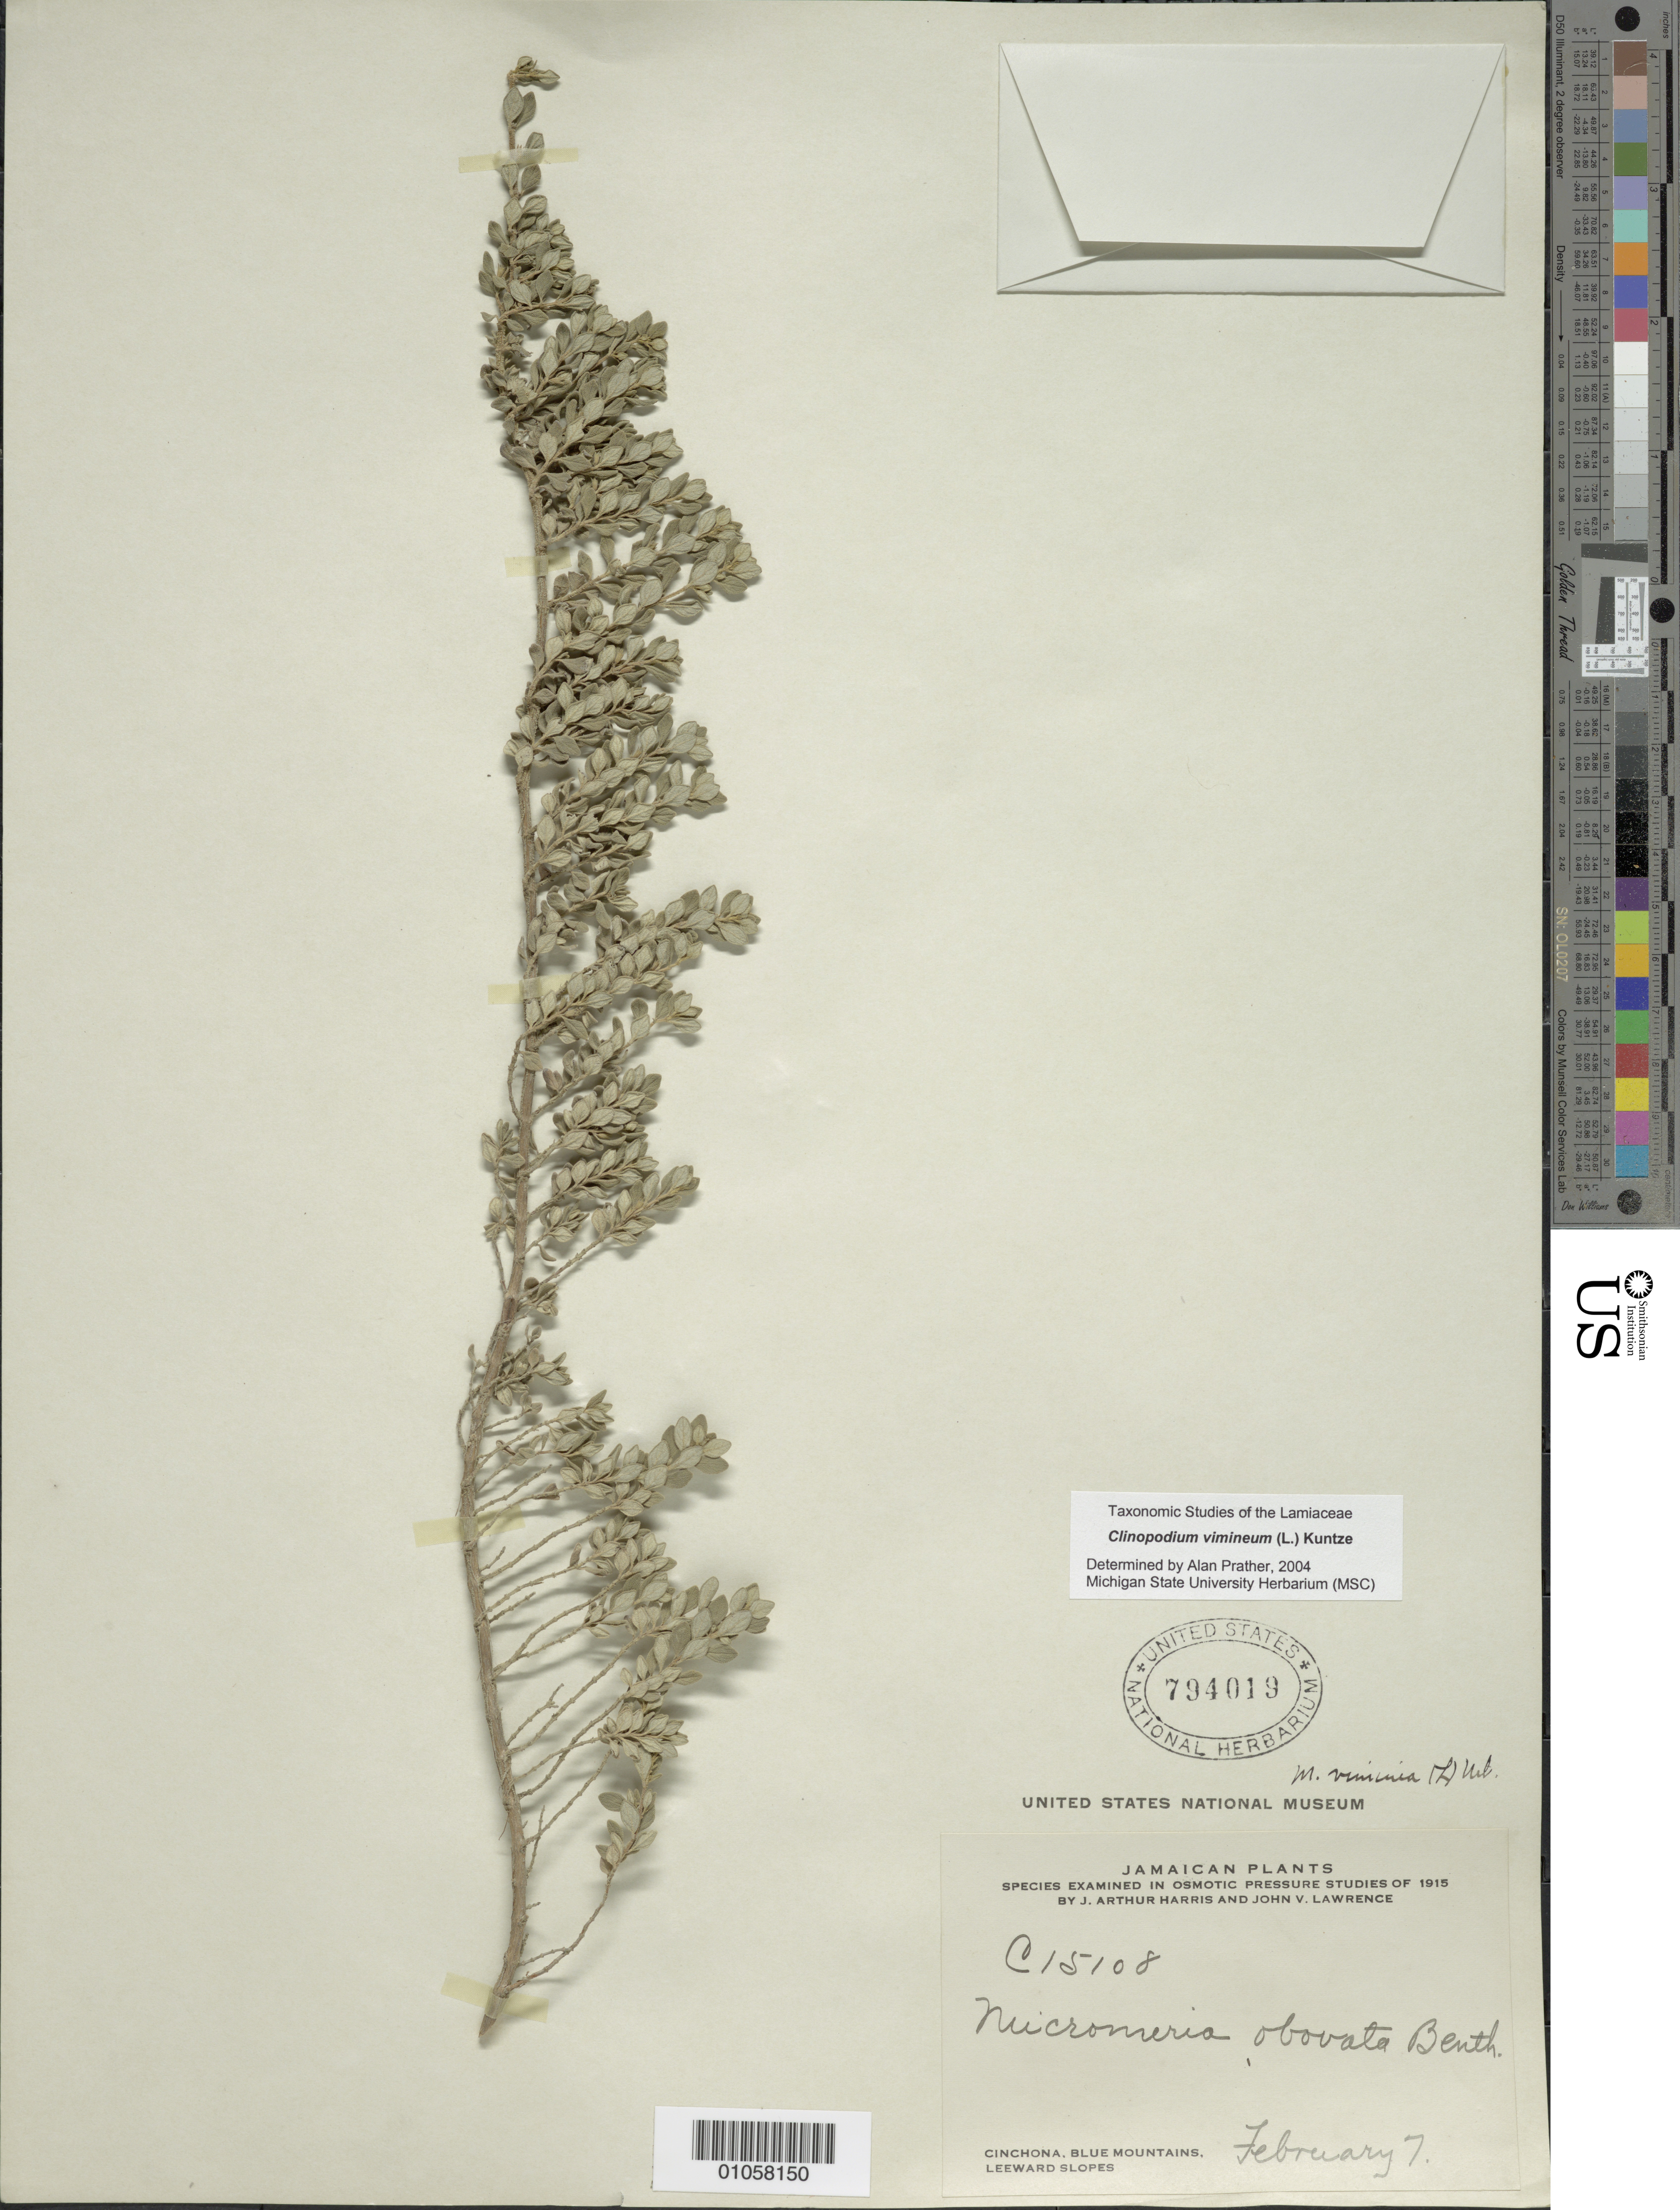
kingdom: Plantae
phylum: Tracheophyta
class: Magnoliopsida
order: Lamiales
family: Lamiaceae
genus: Clinopodium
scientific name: Clinopodium vimineum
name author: (L.) Kuntze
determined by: Prather, L. A.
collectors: J. A. Harris & J. Lawrence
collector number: C15108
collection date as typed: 07 Feb 1915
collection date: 1915-02-07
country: Jamaica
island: Jamaica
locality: Cinchona, Blue Mountains, leeward slopes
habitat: Leeward slopes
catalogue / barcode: US 794019